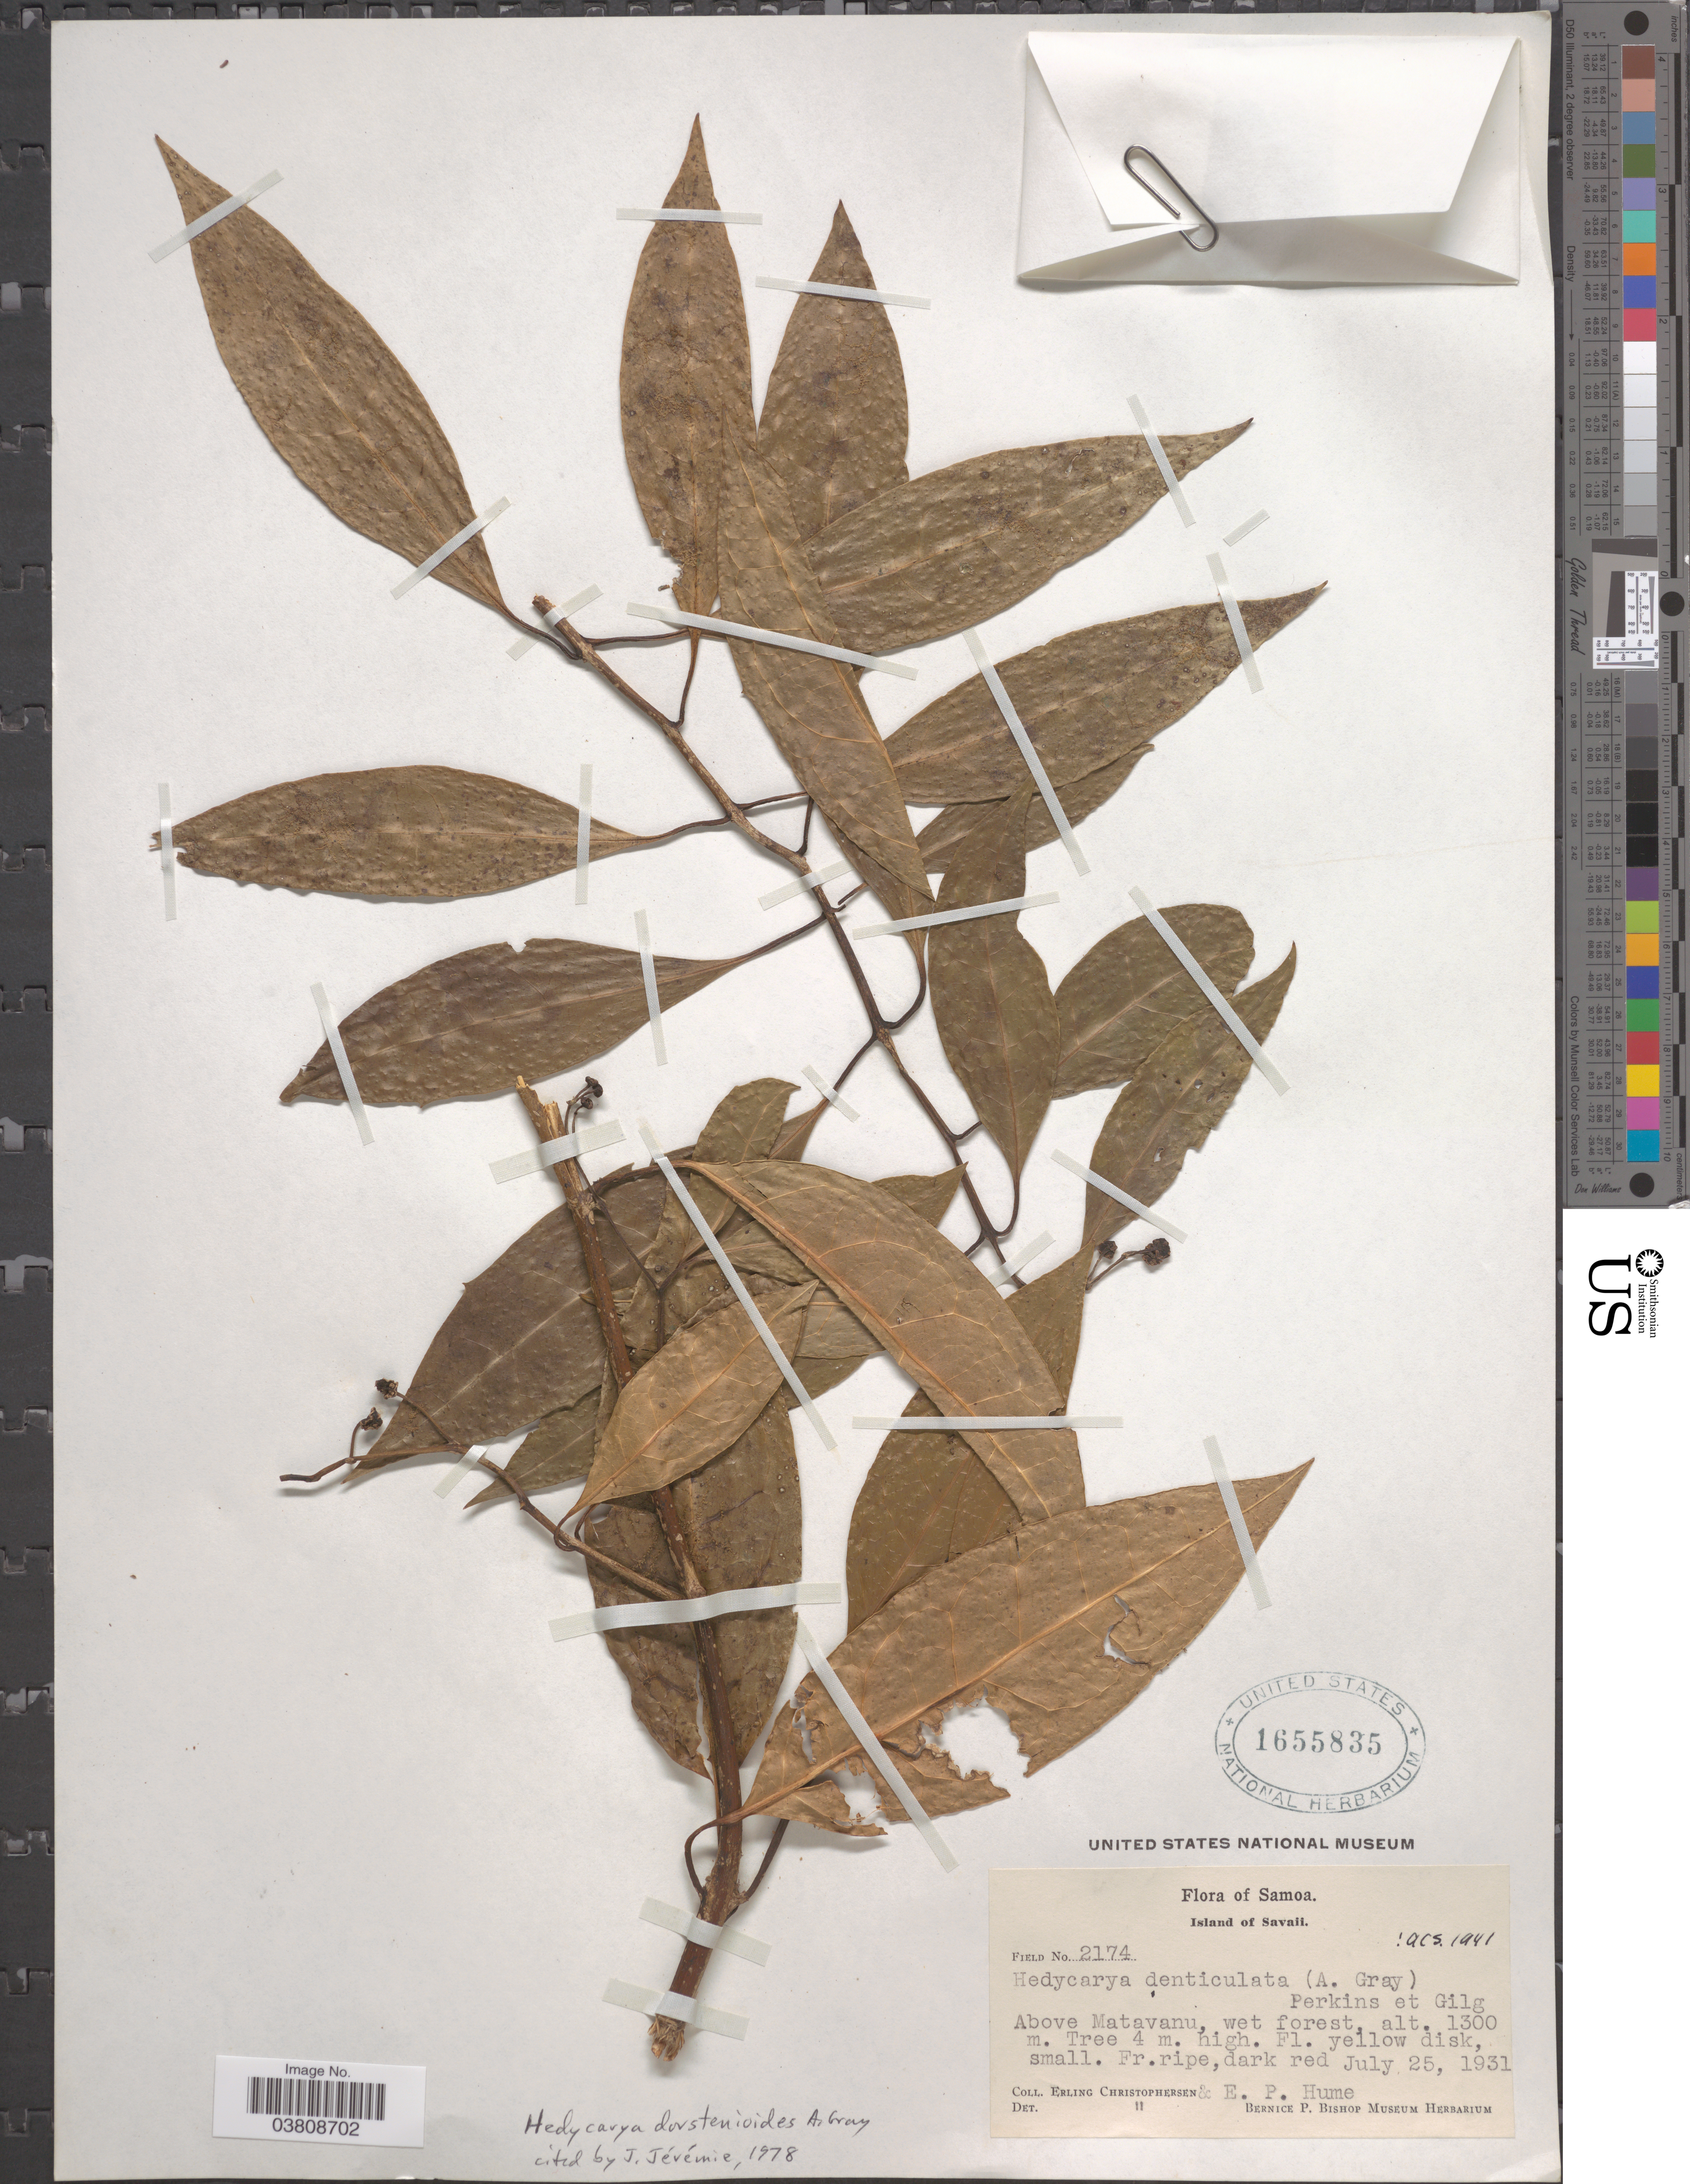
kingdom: Plantae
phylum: Tracheophyta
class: Magnoliopsida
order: Laurales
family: Monimiaceae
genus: Hedycarya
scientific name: Hedycarya dorstenioides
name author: A. Gray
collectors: E. Christophersen & E. P. Hume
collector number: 2174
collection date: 1931-07-25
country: Samoa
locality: Island of Savaii. Above Matavanu.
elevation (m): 1300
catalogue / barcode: US 1655835